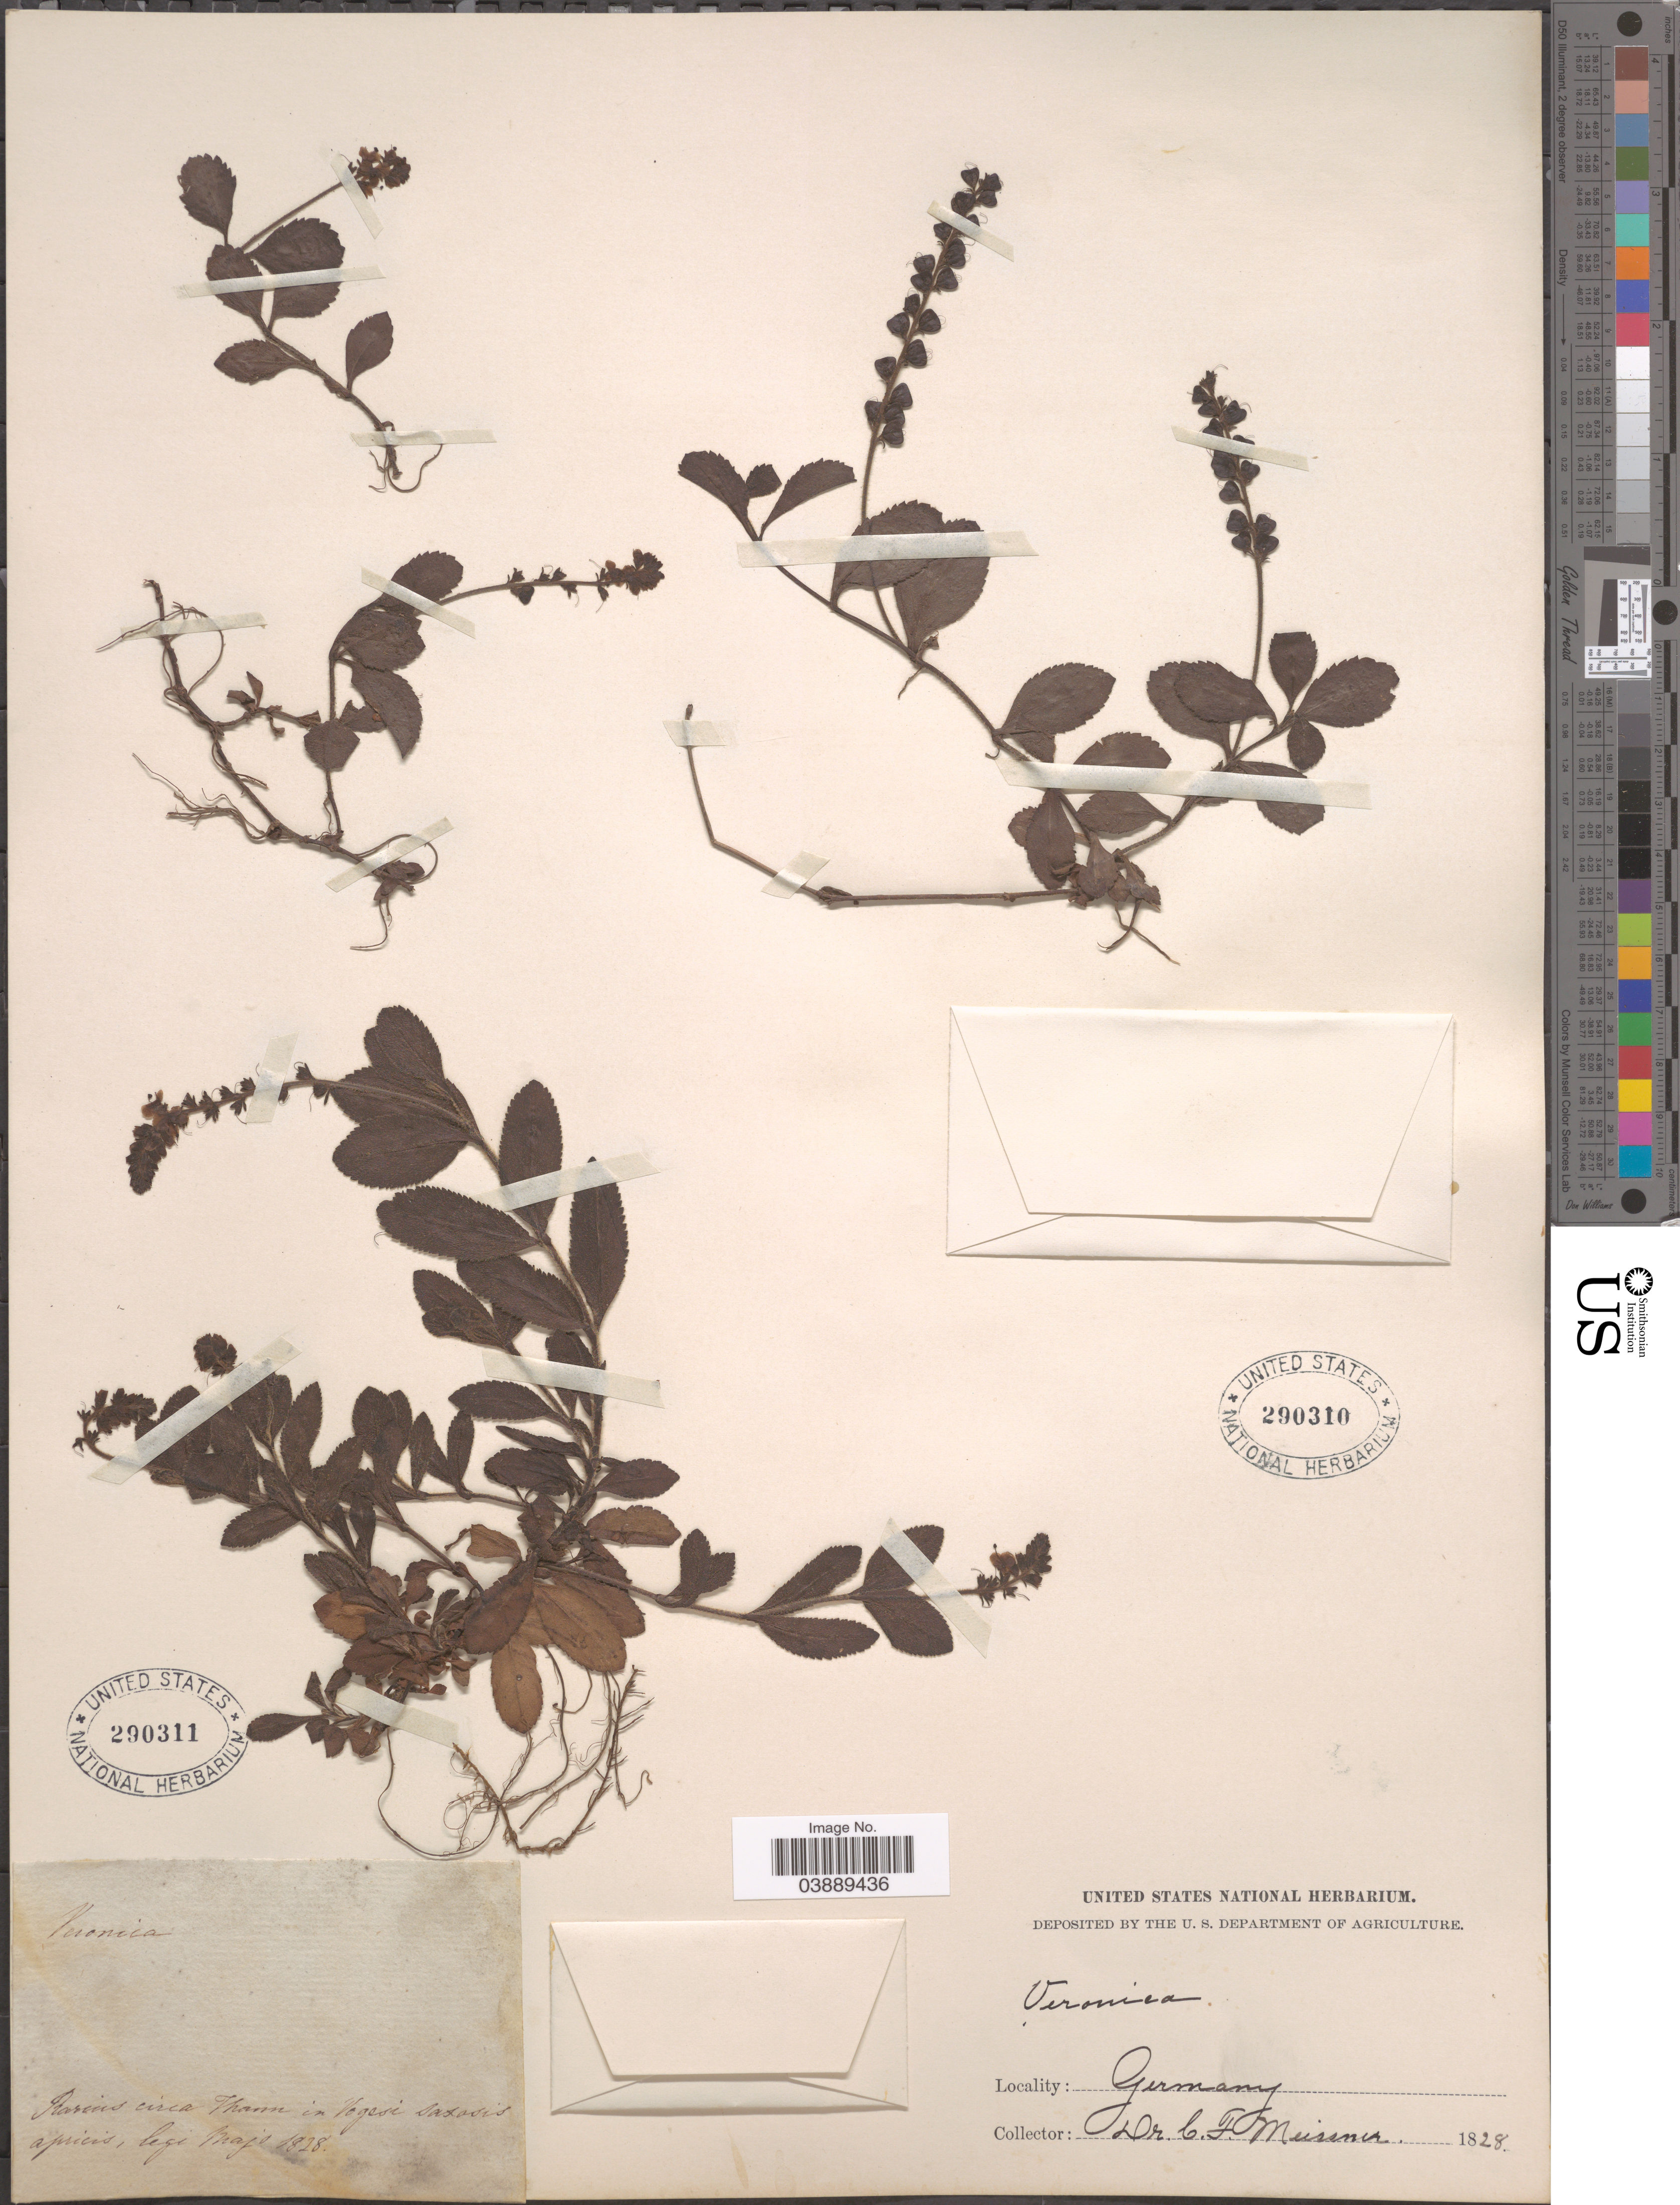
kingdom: Plantae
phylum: Tracheophyta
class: Magnoliopsida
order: Lamiales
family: Plantaginaceae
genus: Veronica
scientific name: Veronica officinalis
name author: L.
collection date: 1828-05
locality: Rarnis circa Thom in Vogesi saxosis apricis. [interpreted]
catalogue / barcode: US 290311-2